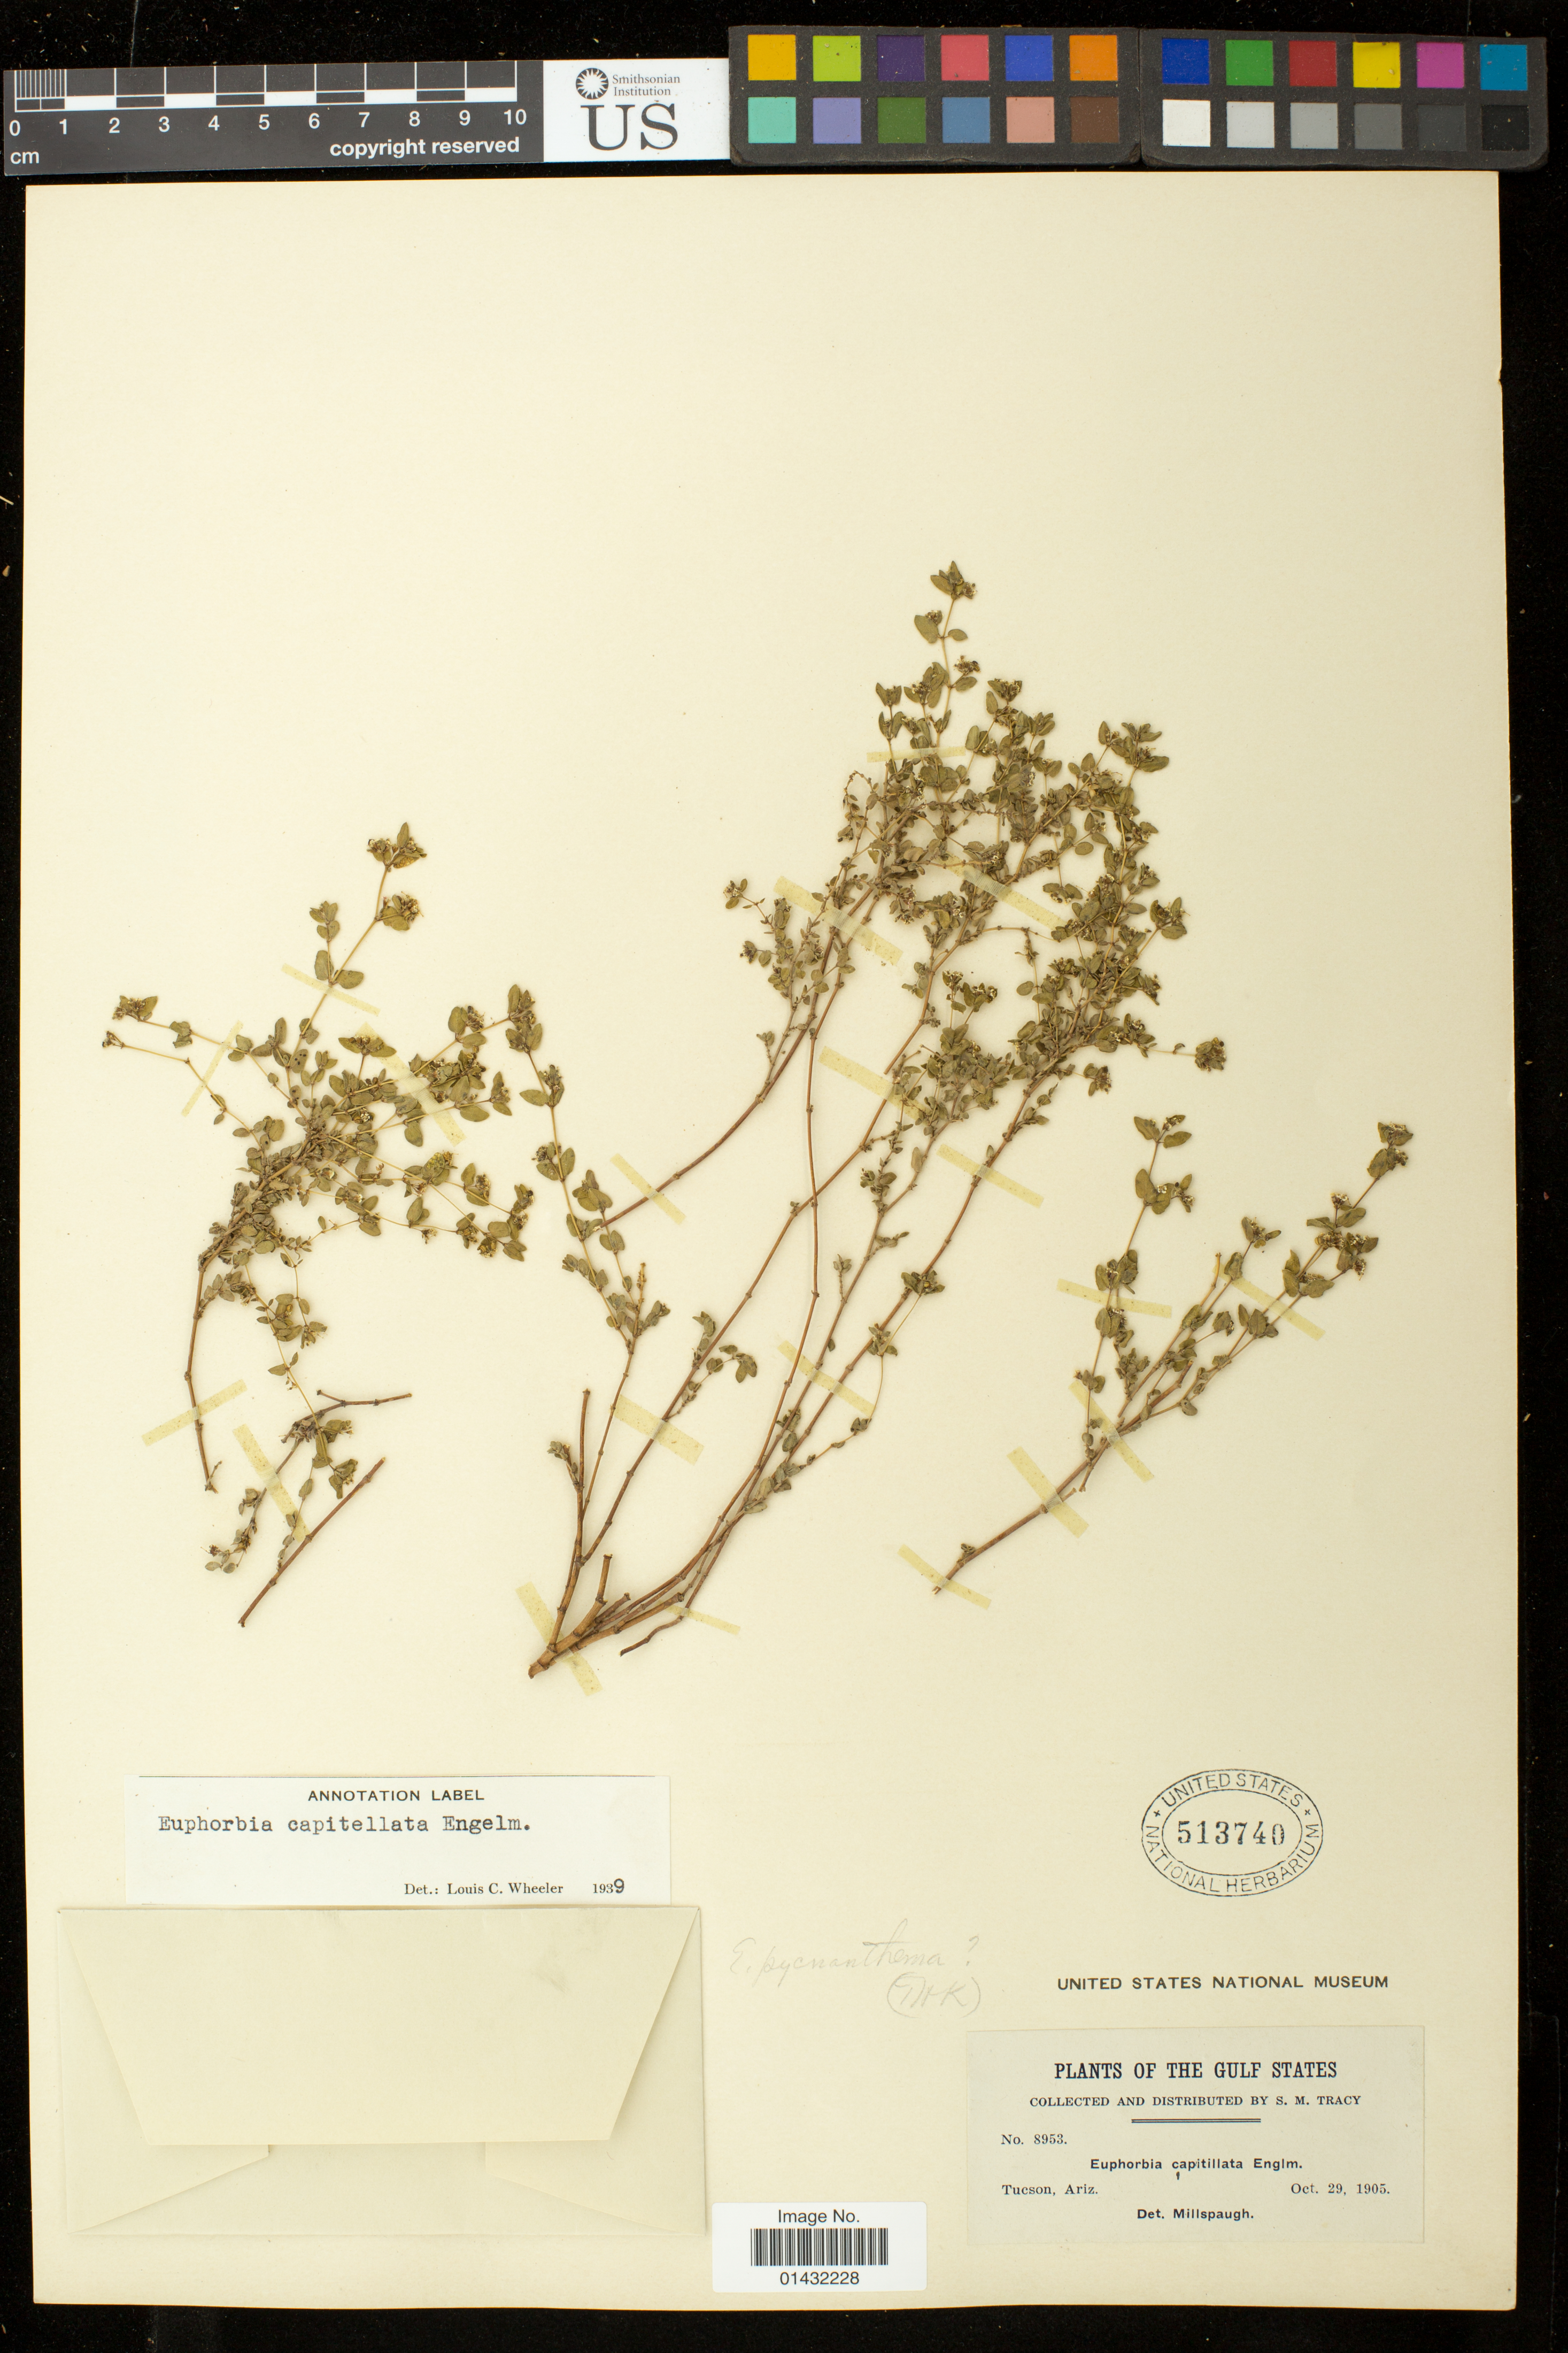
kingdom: Plantae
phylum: Tracheophyta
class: Magnoliopsida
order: Malpighiales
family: Euphorbiaceae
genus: Euphorbia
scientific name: Euphorbia capitellata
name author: Engelm. in Emory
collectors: S. M. Tracy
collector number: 8953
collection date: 1905-10-29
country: United States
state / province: Arizona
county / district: Pima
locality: Tucson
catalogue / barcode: US 513740